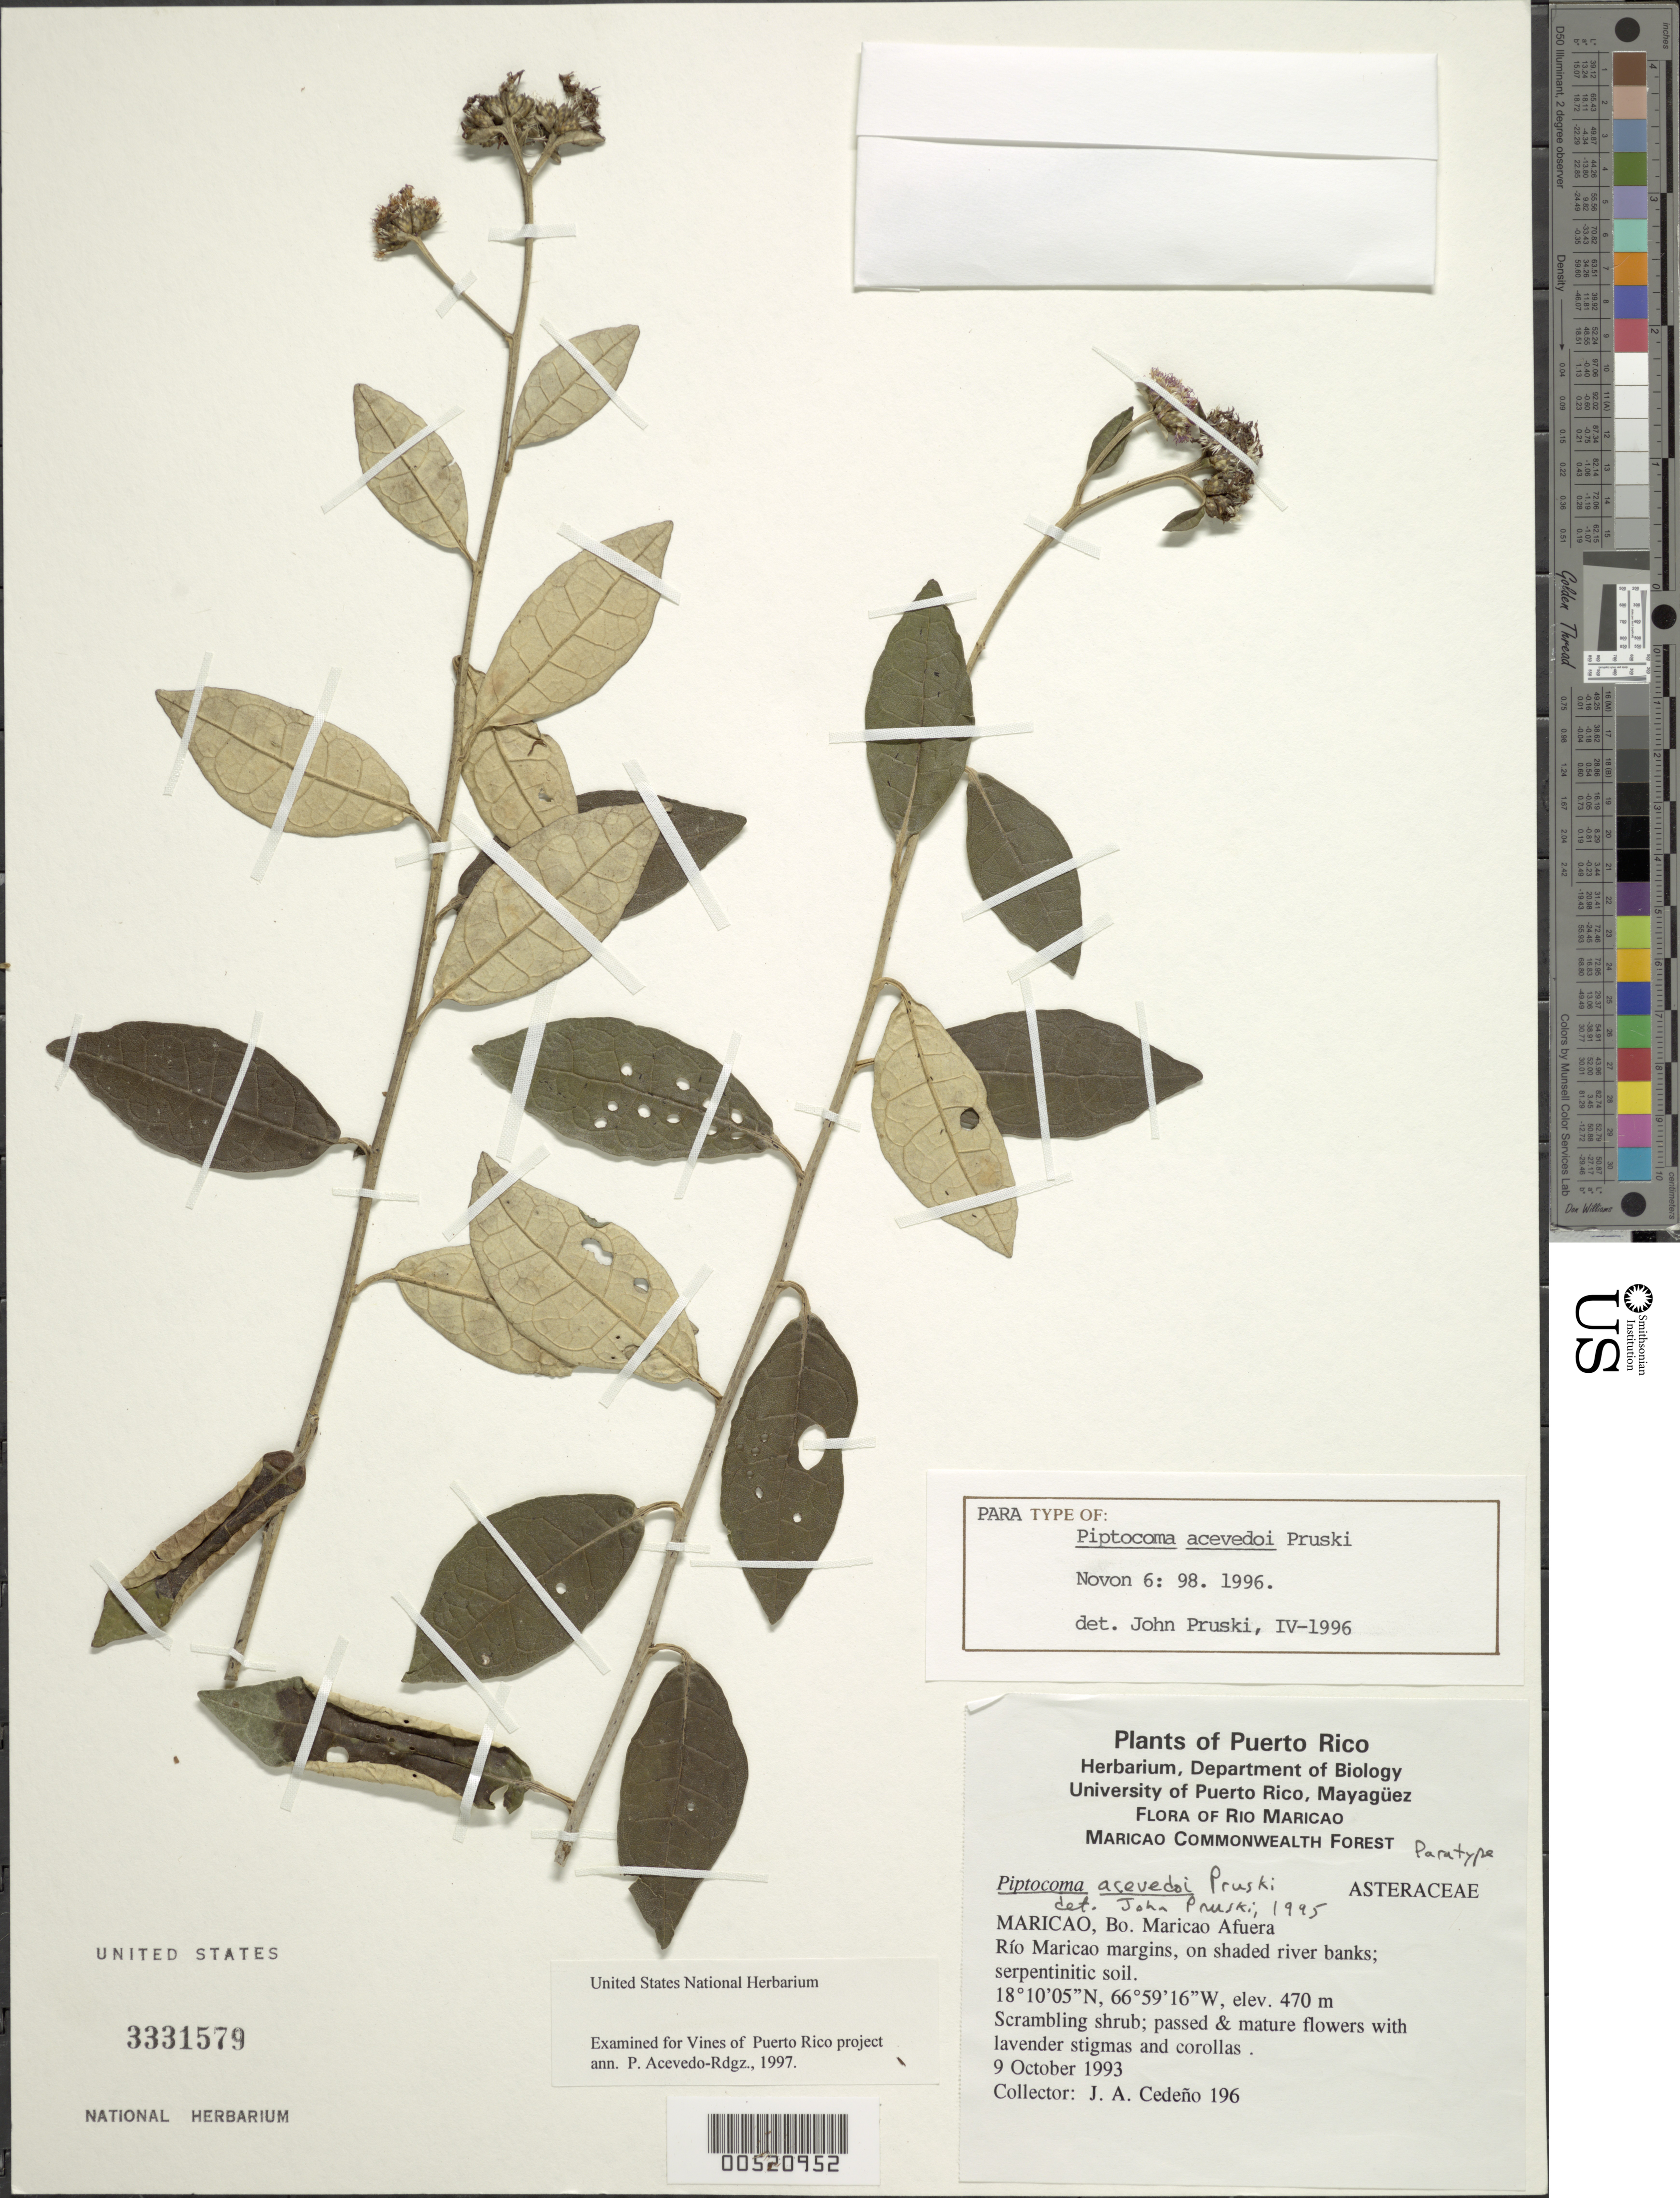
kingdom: Plantae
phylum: Tracheophyta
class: Magnoliopsida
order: Asterales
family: Asteraceae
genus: Piptocoma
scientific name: Piptocoma acevedoi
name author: Pruski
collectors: J. A. Cedeño M.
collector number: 196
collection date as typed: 09 Oct 1993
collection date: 1993-10-09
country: Puerto Rico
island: Greater Antilles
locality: Maricao: Bo. Maricao Afuera, Río Maricao margins.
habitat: On shaded river banks; serpentinitic soil.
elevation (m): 470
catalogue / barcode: US 3331579